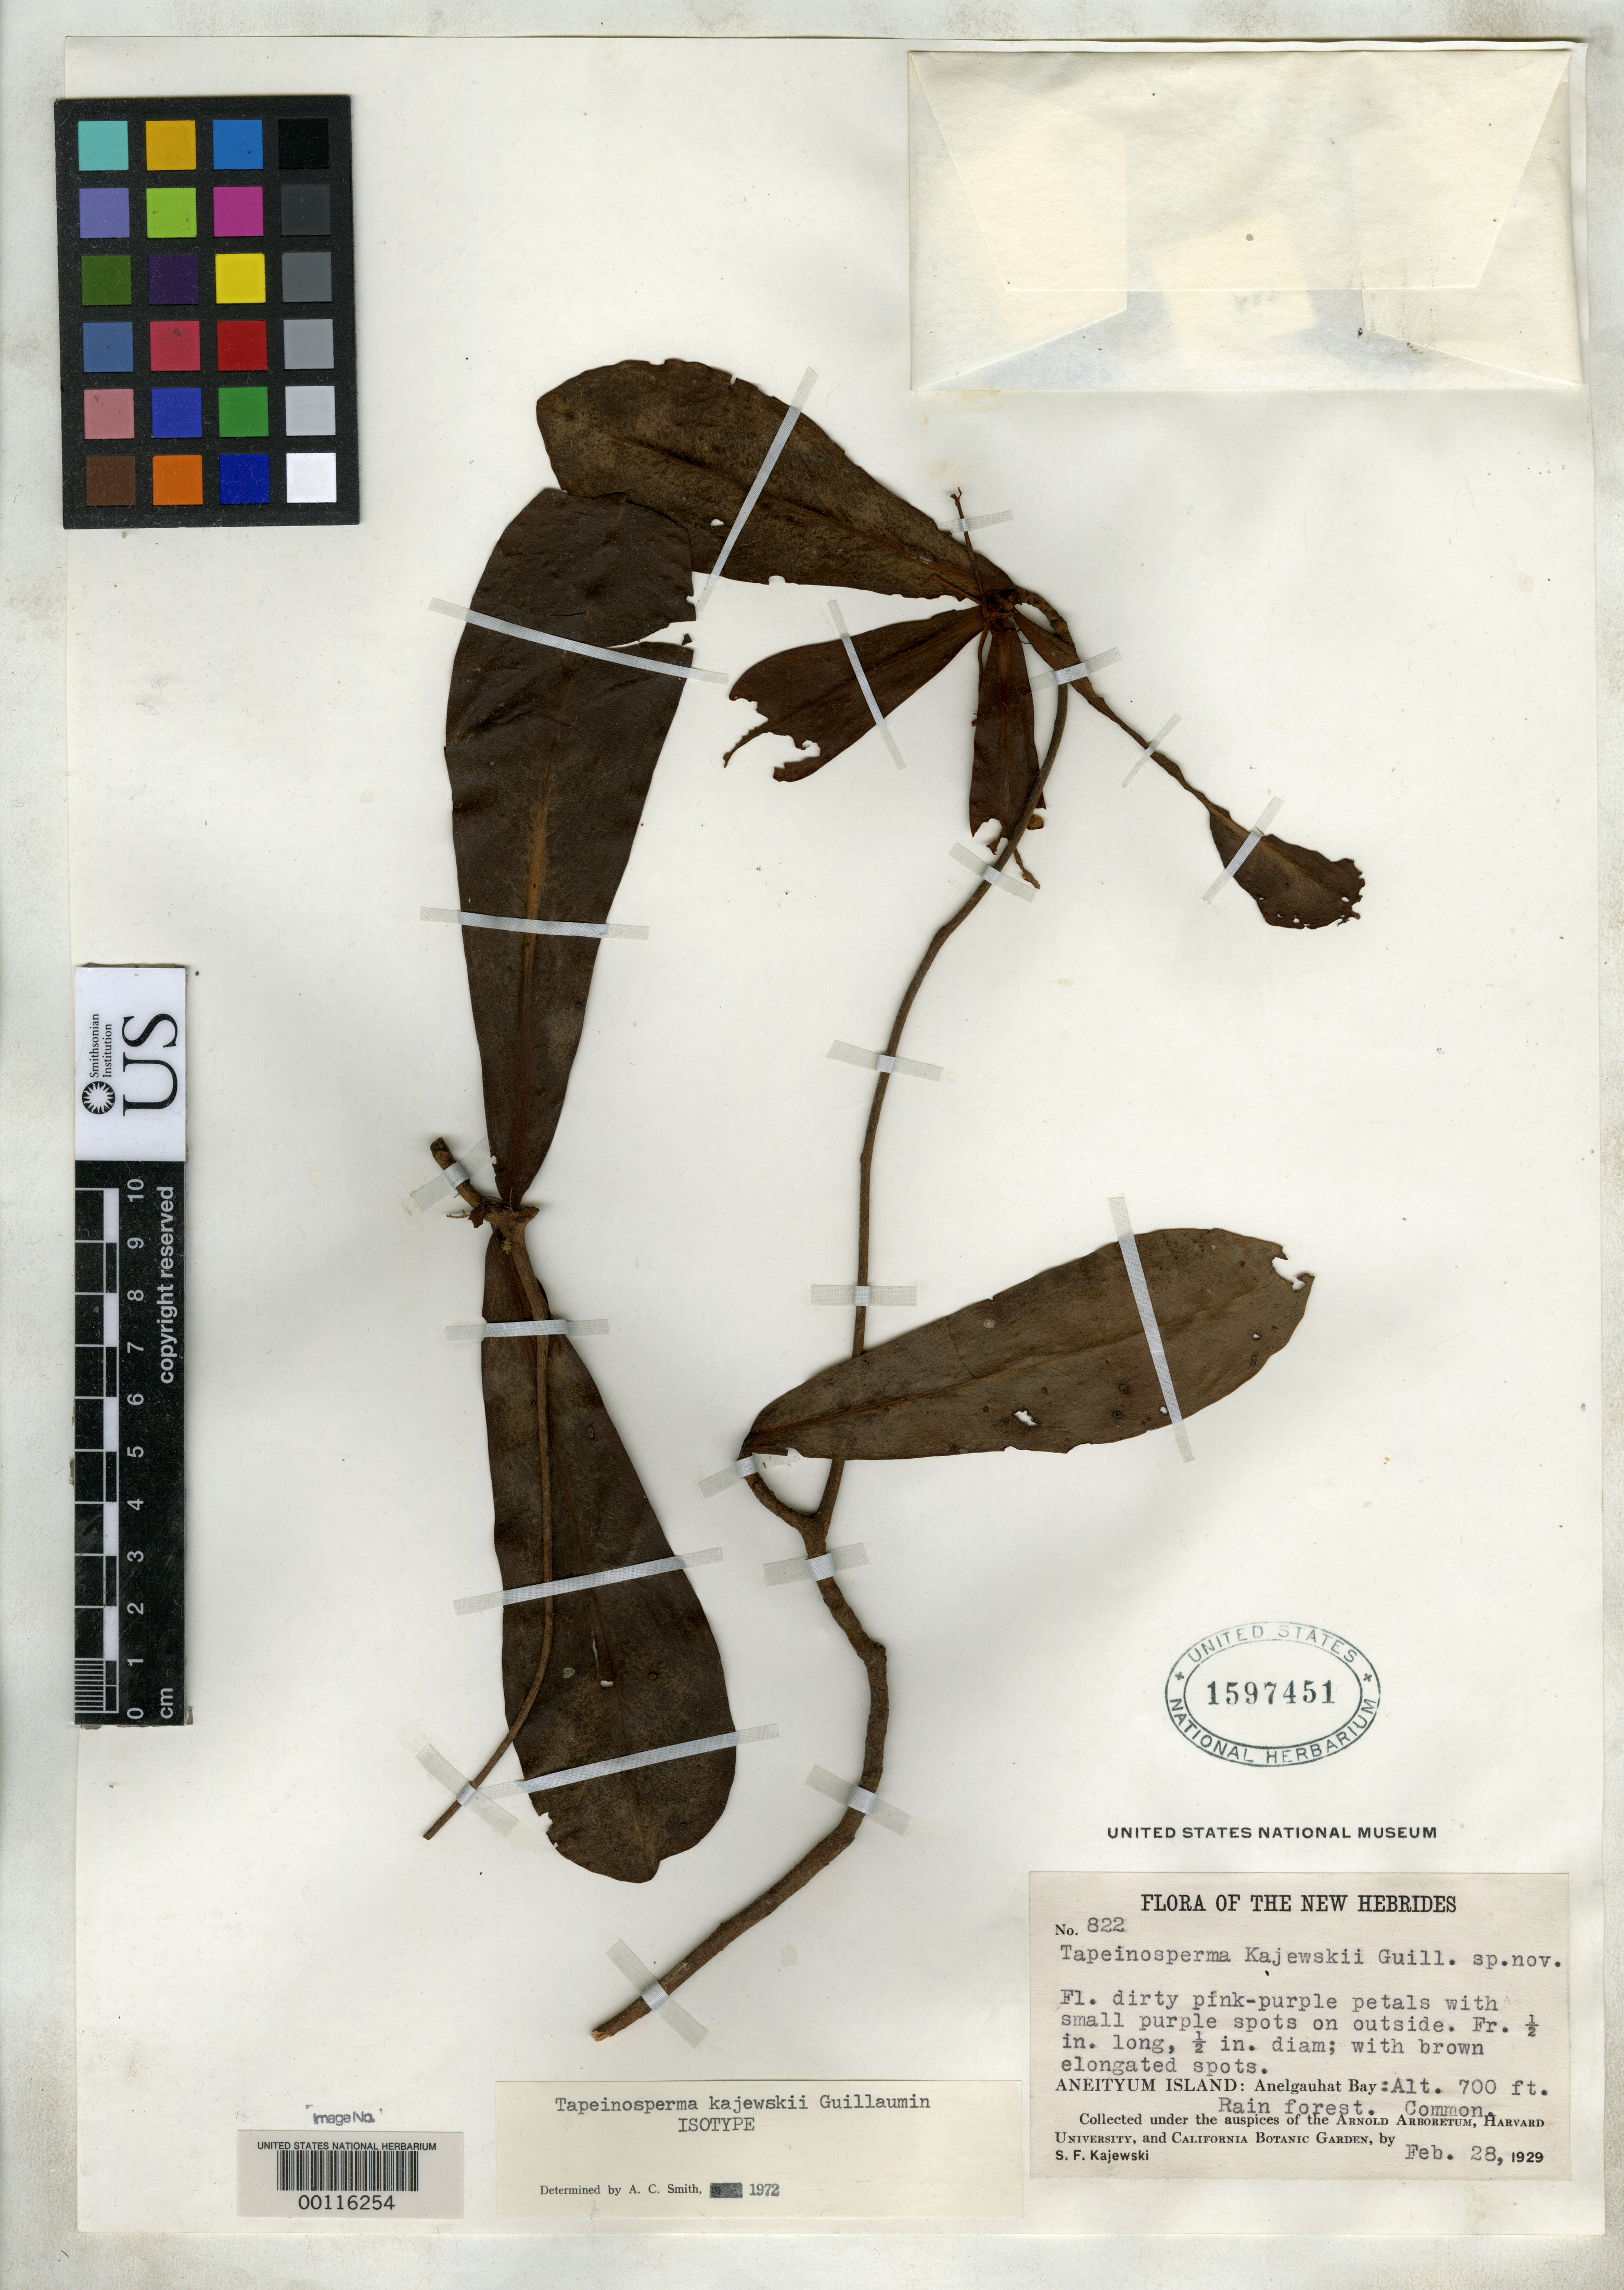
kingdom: Plantae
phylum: Tracheophyta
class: Magnoliopsida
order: Ericales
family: Primulaceae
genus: Tapeinosperma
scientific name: Tapeinosperma kajewskii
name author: Guillaumin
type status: Isotype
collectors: S. Kajewski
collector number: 822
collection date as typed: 28 Feb 1929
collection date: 1929-02-28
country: Vanuatu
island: Anatom [Aneityum]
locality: Anelgauhat Bay; alt. 700 ft.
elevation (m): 213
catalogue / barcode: US 1597451